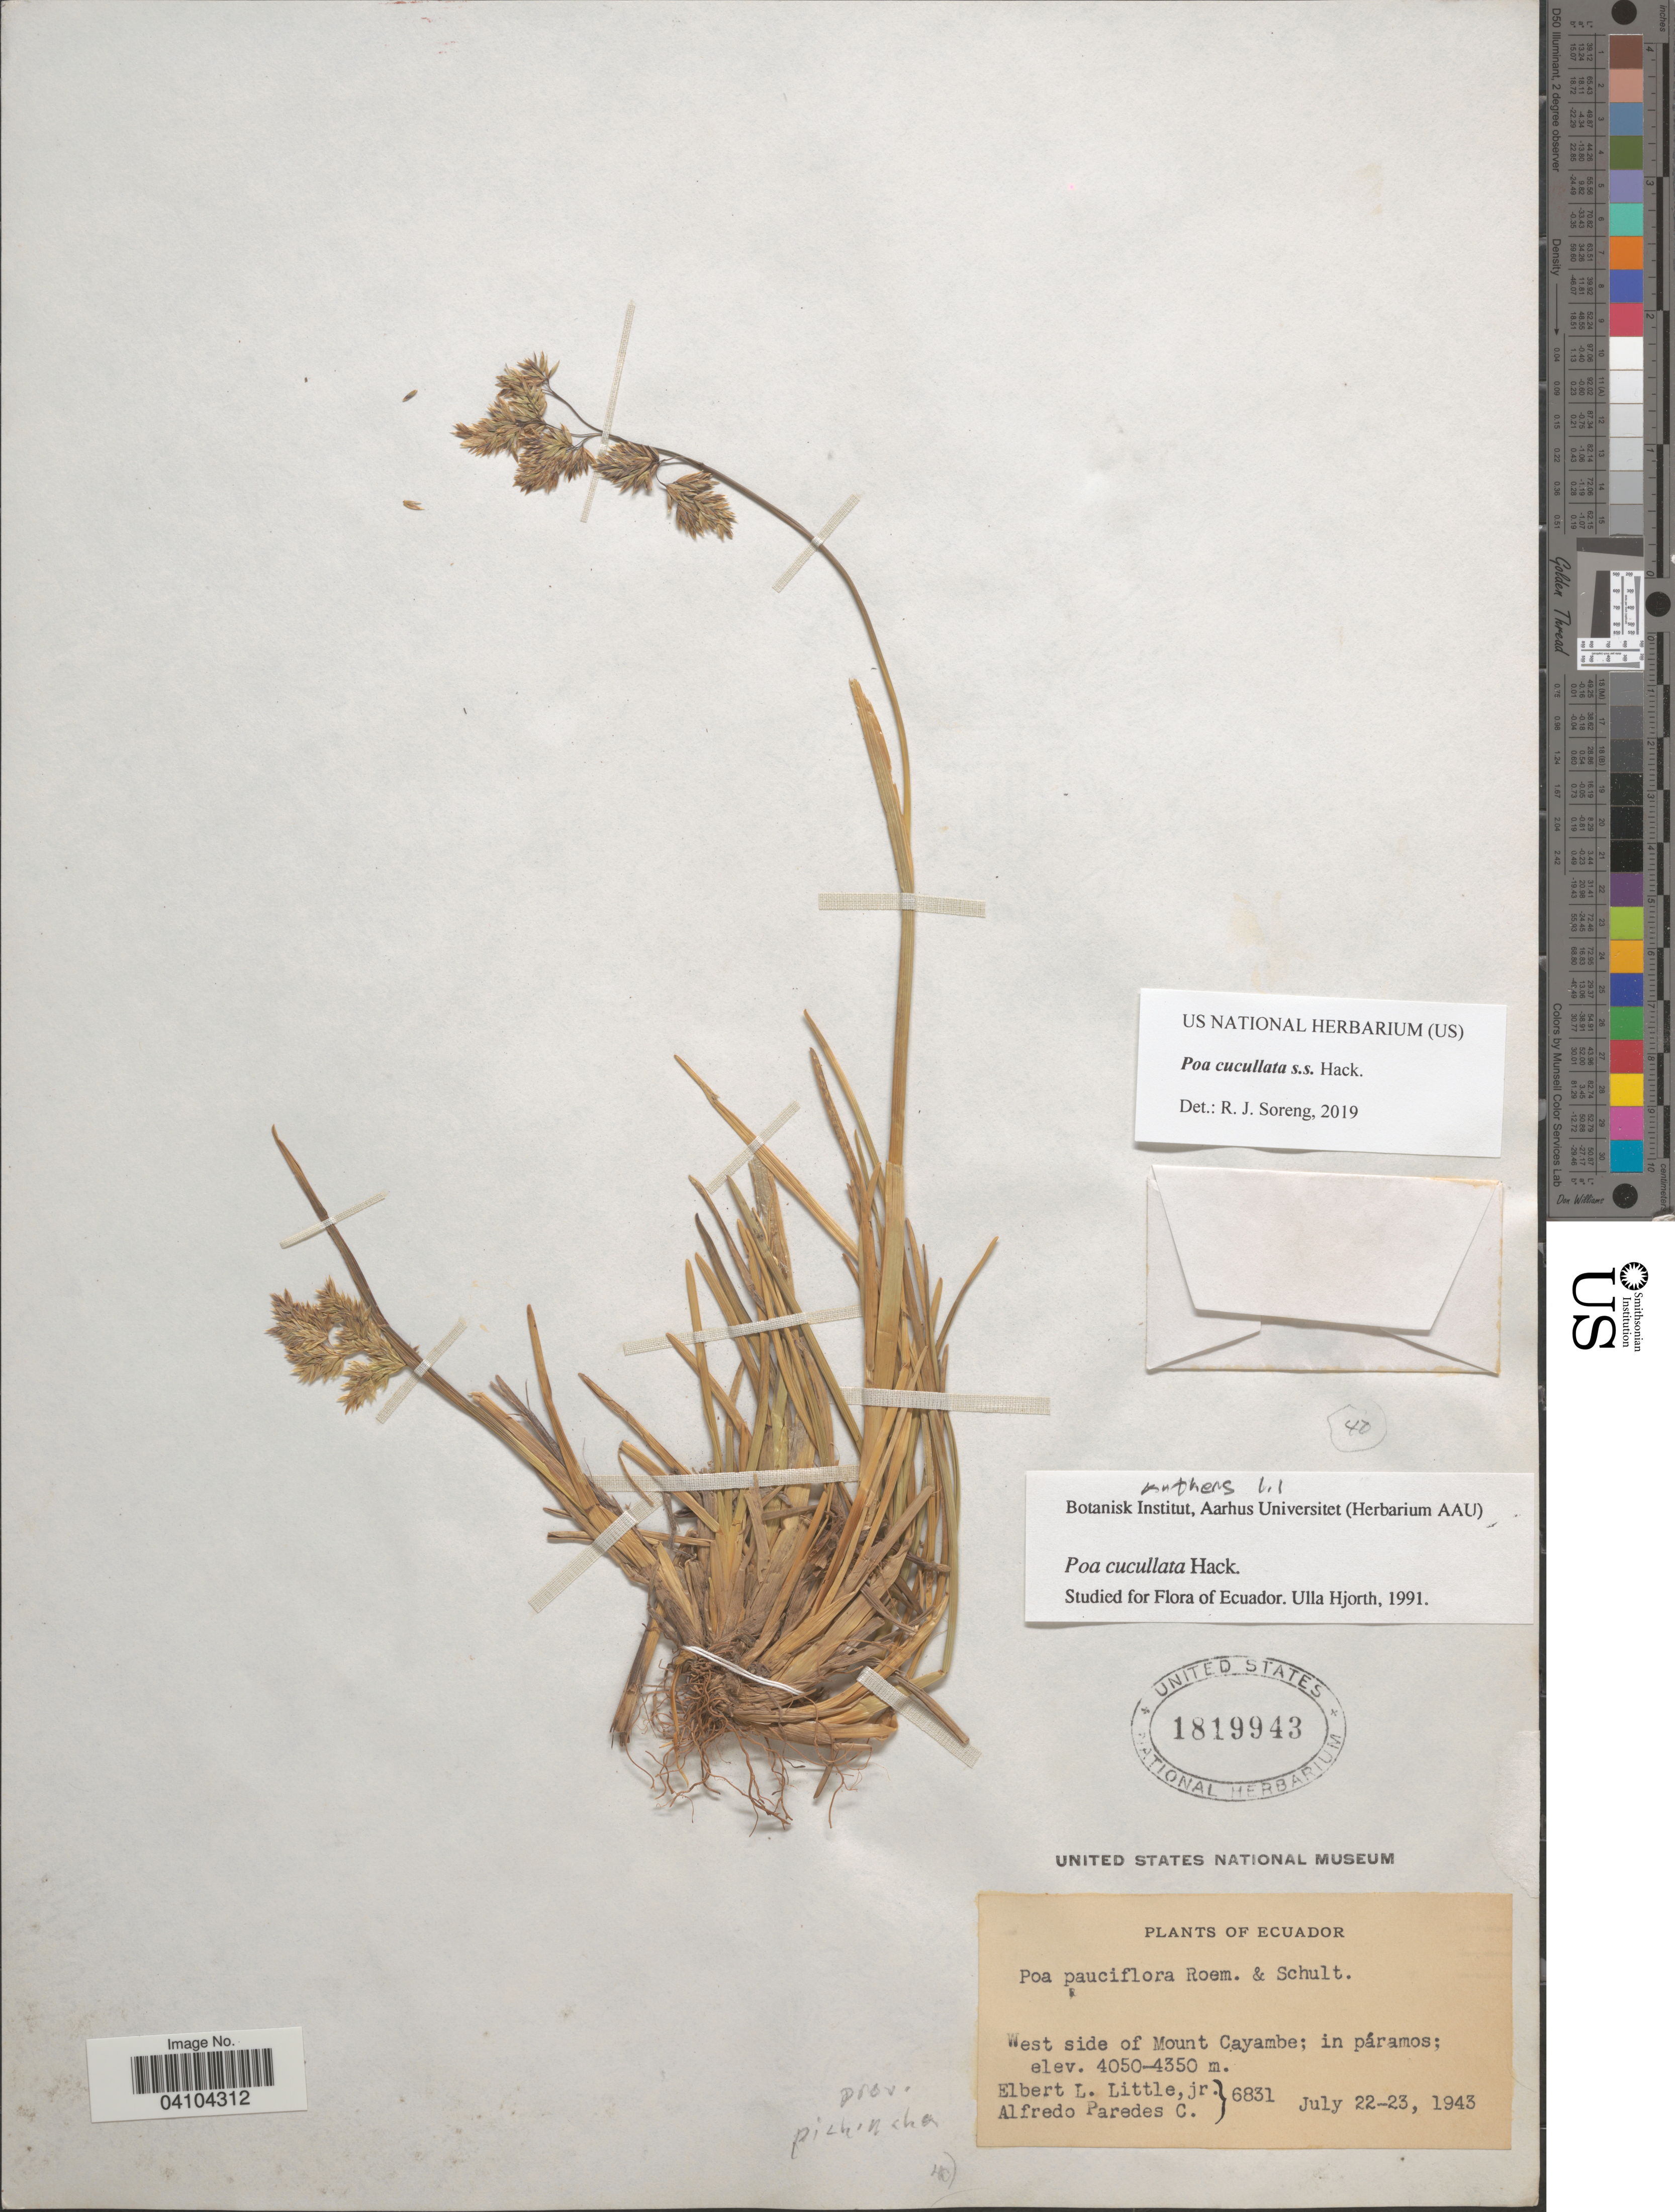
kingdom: Plantae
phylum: Tracheophyta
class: Liliopsida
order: Poales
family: Poaceae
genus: Poa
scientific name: Poa cucullata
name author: Hack.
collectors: E. L. Little & A. Paredes C.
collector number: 6831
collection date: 1943-07-22/1943-07-23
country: Ecuador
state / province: Pichincha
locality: West side of Mount Cayambe.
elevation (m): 4050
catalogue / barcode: US 1819943